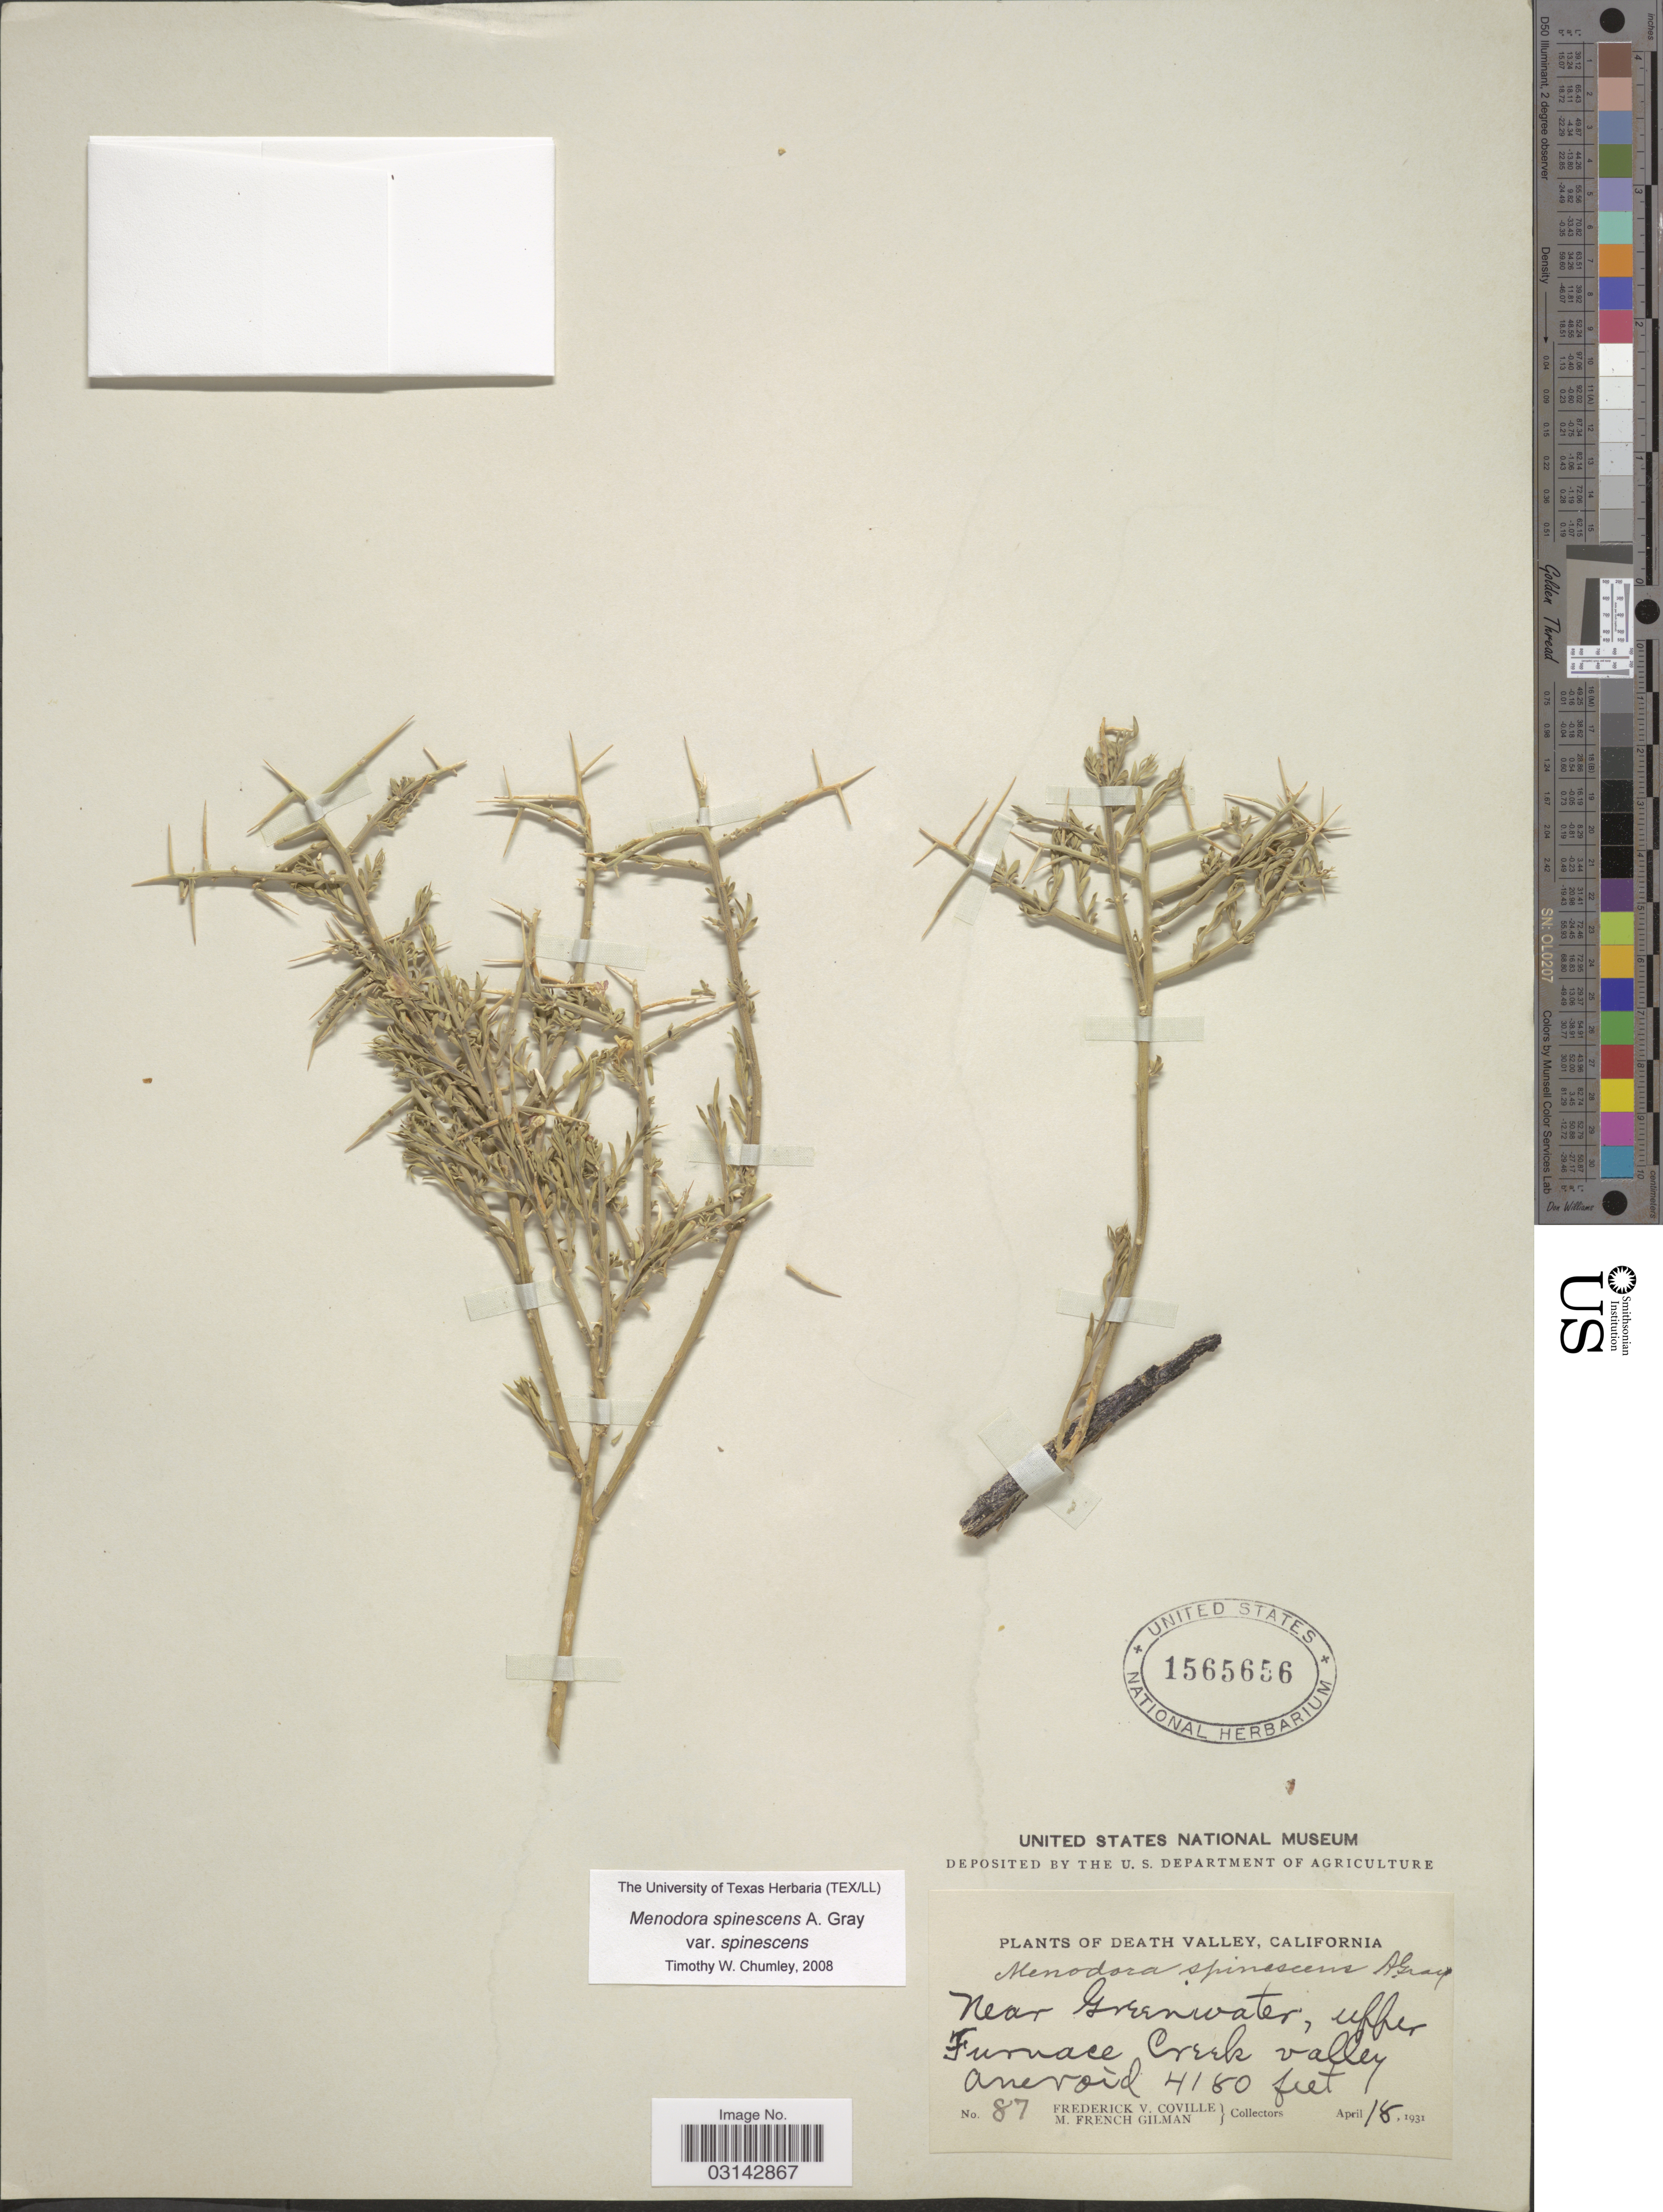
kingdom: Plantae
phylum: Tracheophyta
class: Magnoliopsida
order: Lamiales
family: Oleaceae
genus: Menodora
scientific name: Menodora spinescens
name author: A. Gray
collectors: F. V. Coville & M. F. Gilman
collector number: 87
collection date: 1931-04-18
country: United States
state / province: California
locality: Death Valley. Near Greenwater, upper Furnace Creek valley.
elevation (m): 1274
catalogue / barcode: US 1565656